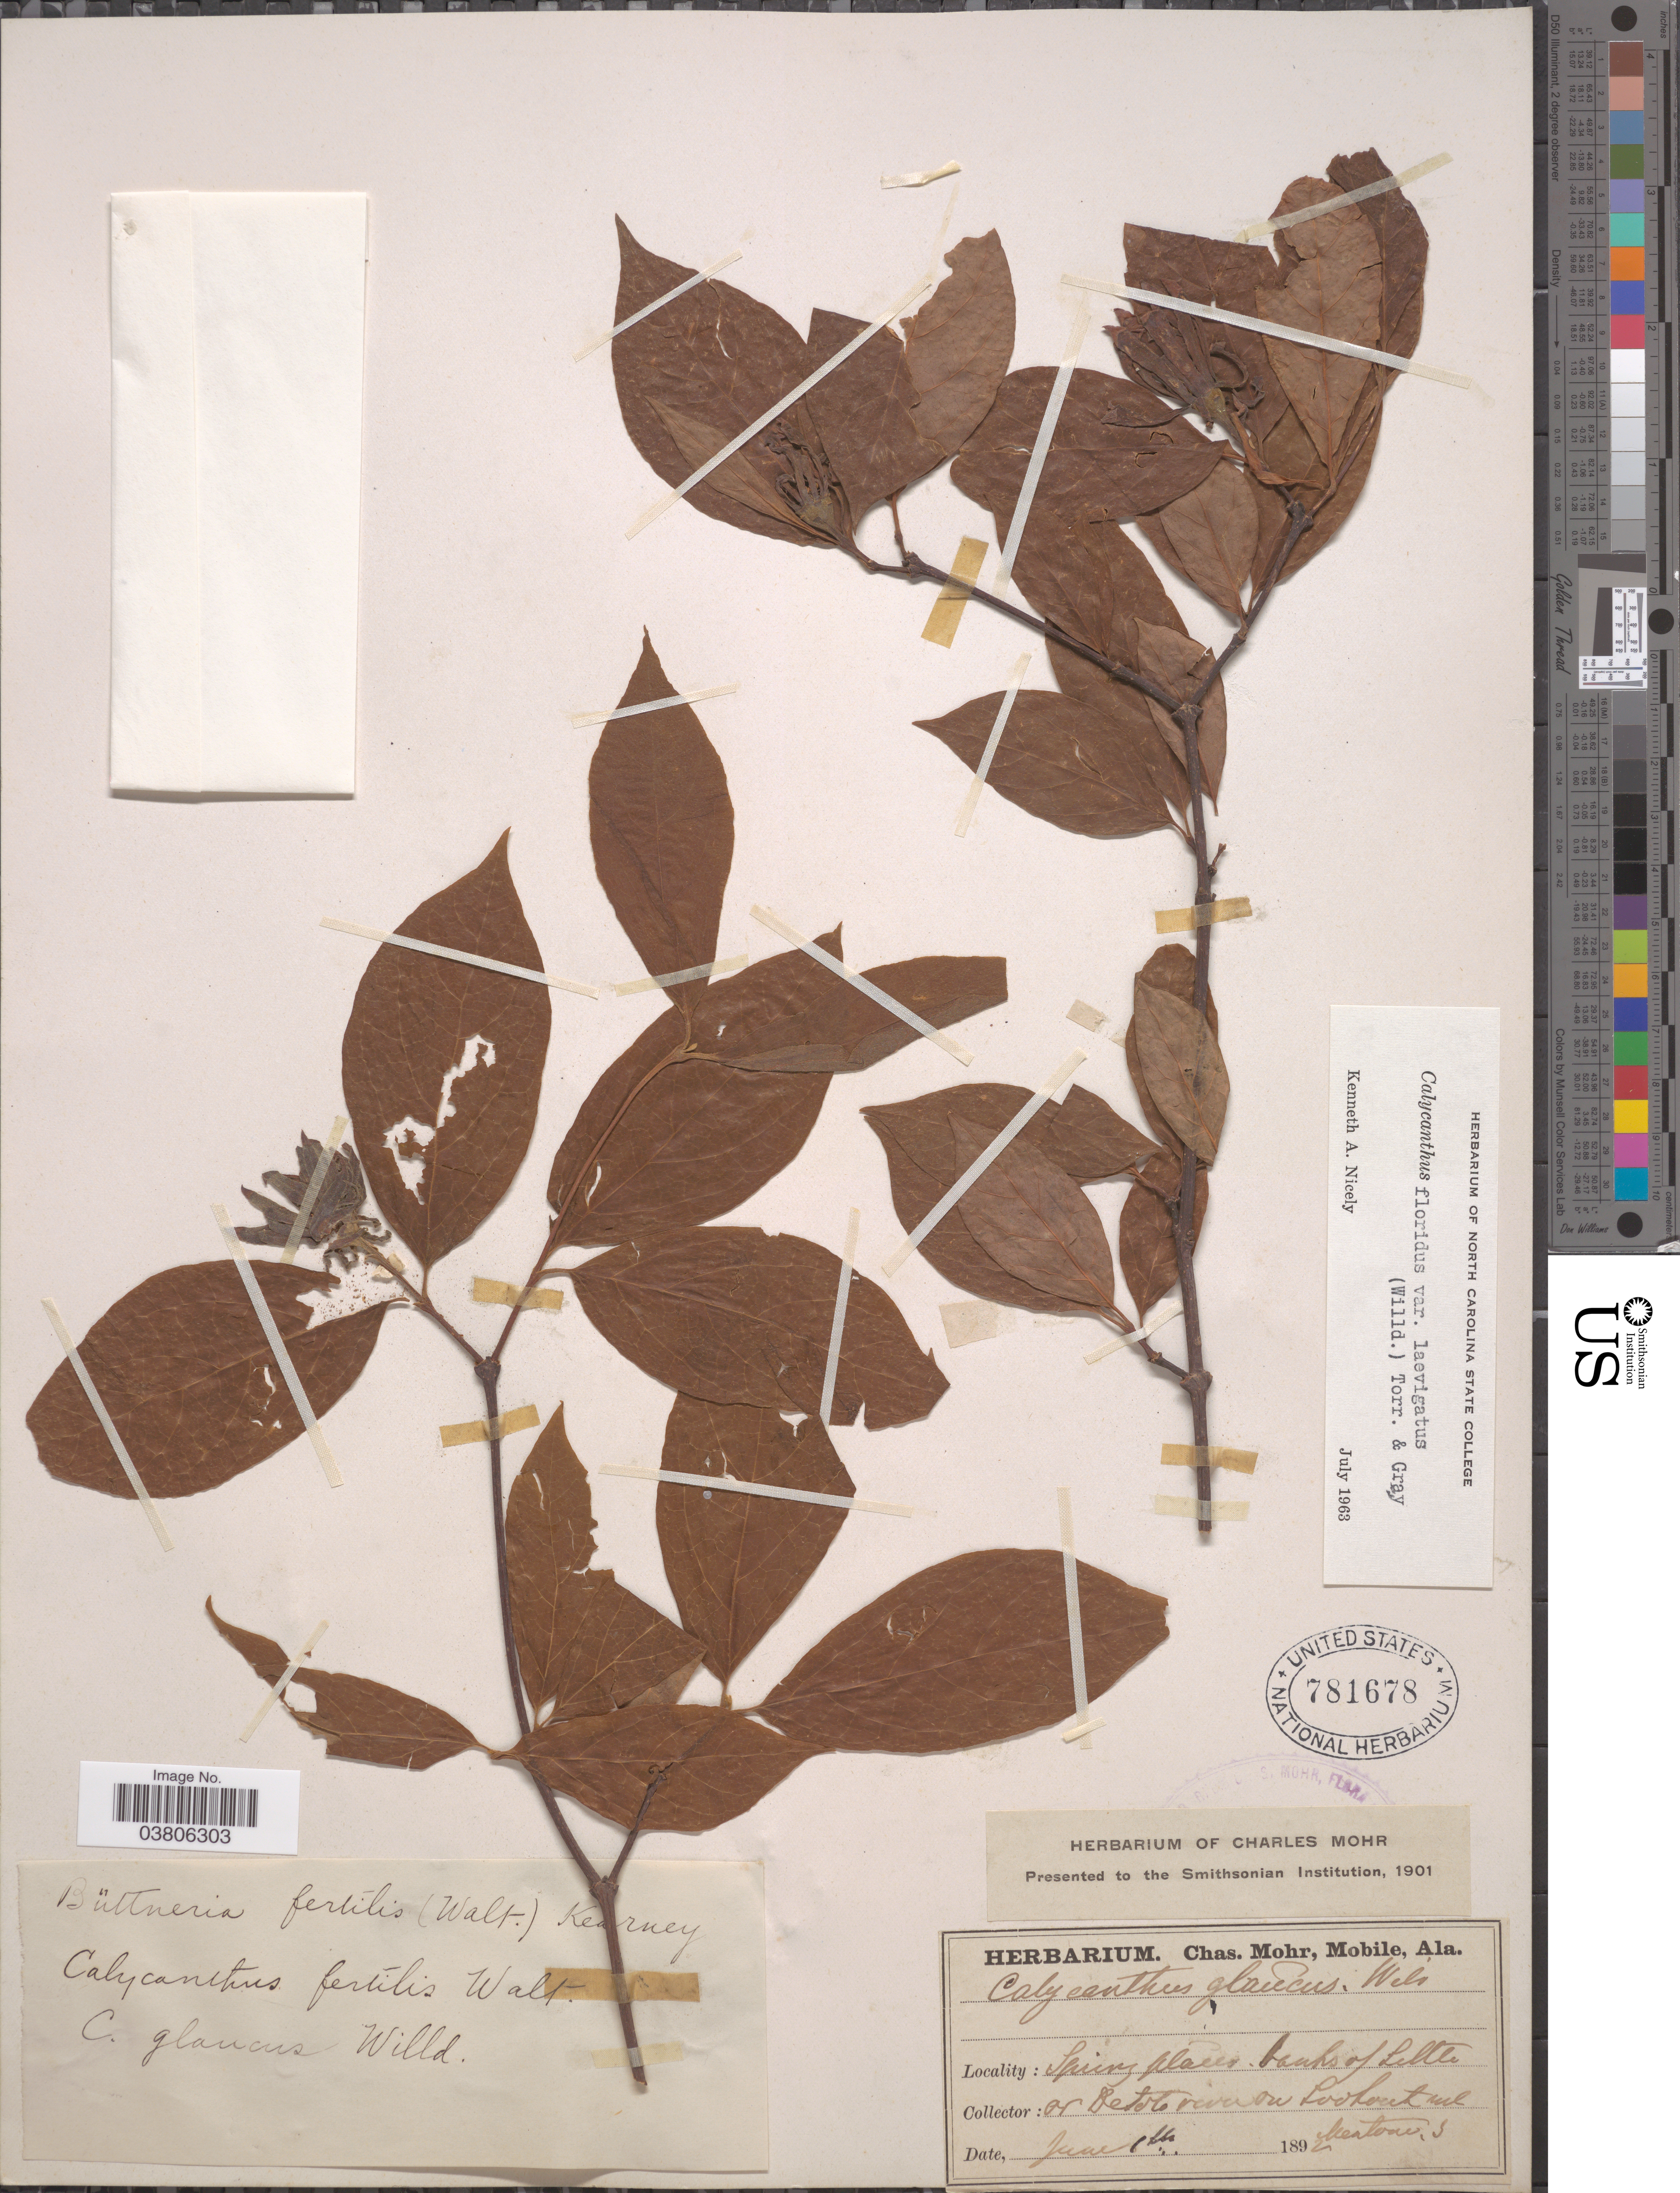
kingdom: Plantae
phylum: Tracheophyta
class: Magnoliopsida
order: Laurales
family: Calycanthaceae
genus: Calycanthus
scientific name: Calycanthus floridus var. laevigatus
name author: (Willd.) Torr. & A. Gray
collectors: ex herb. Charles Mohr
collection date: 1892-06-01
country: United States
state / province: Alabama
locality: Spring places banks of Little or De Soto river on Lookout mt mentone.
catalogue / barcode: US 781678